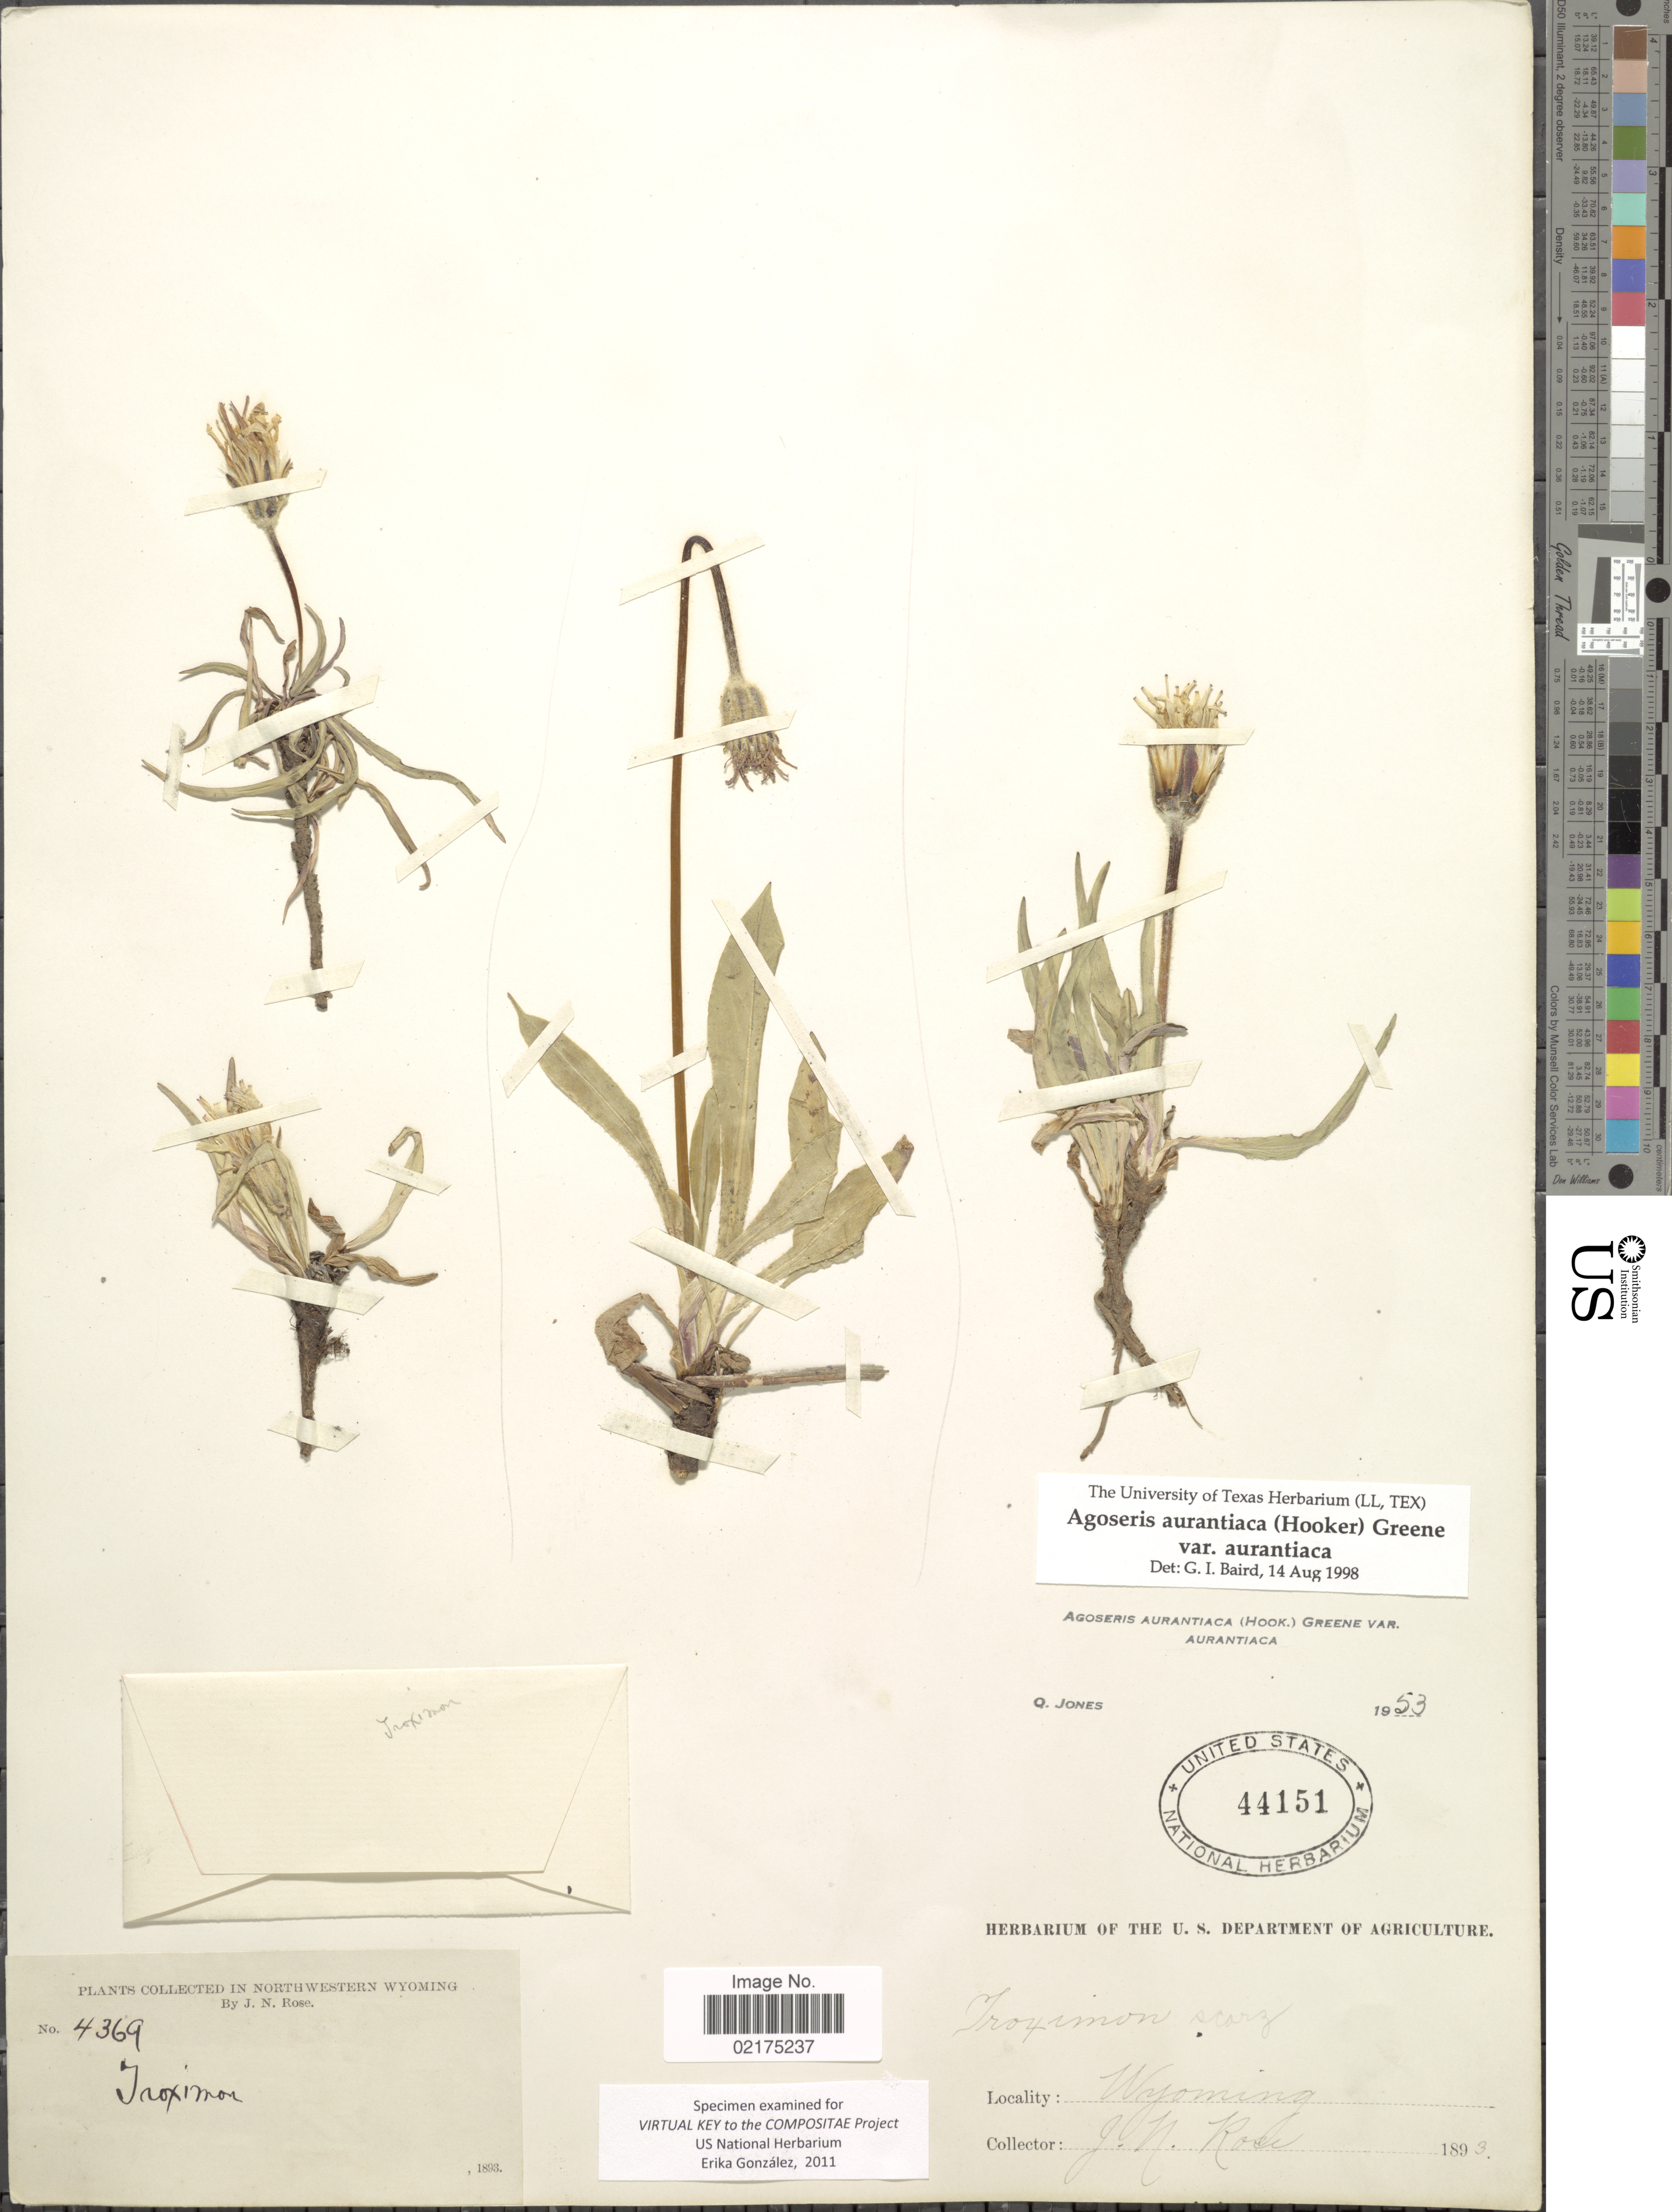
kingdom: Plantae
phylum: Tracheophyta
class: Magnoliopsida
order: Asterales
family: Asteraceae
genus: Agoseris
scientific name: Agoseris aurantiaca var. aurantiaca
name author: (Hook.) Greene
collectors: J. N. Rose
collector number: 4369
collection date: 1893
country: United States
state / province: Wyoming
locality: Northwestern Wyoming,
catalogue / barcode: US 44151